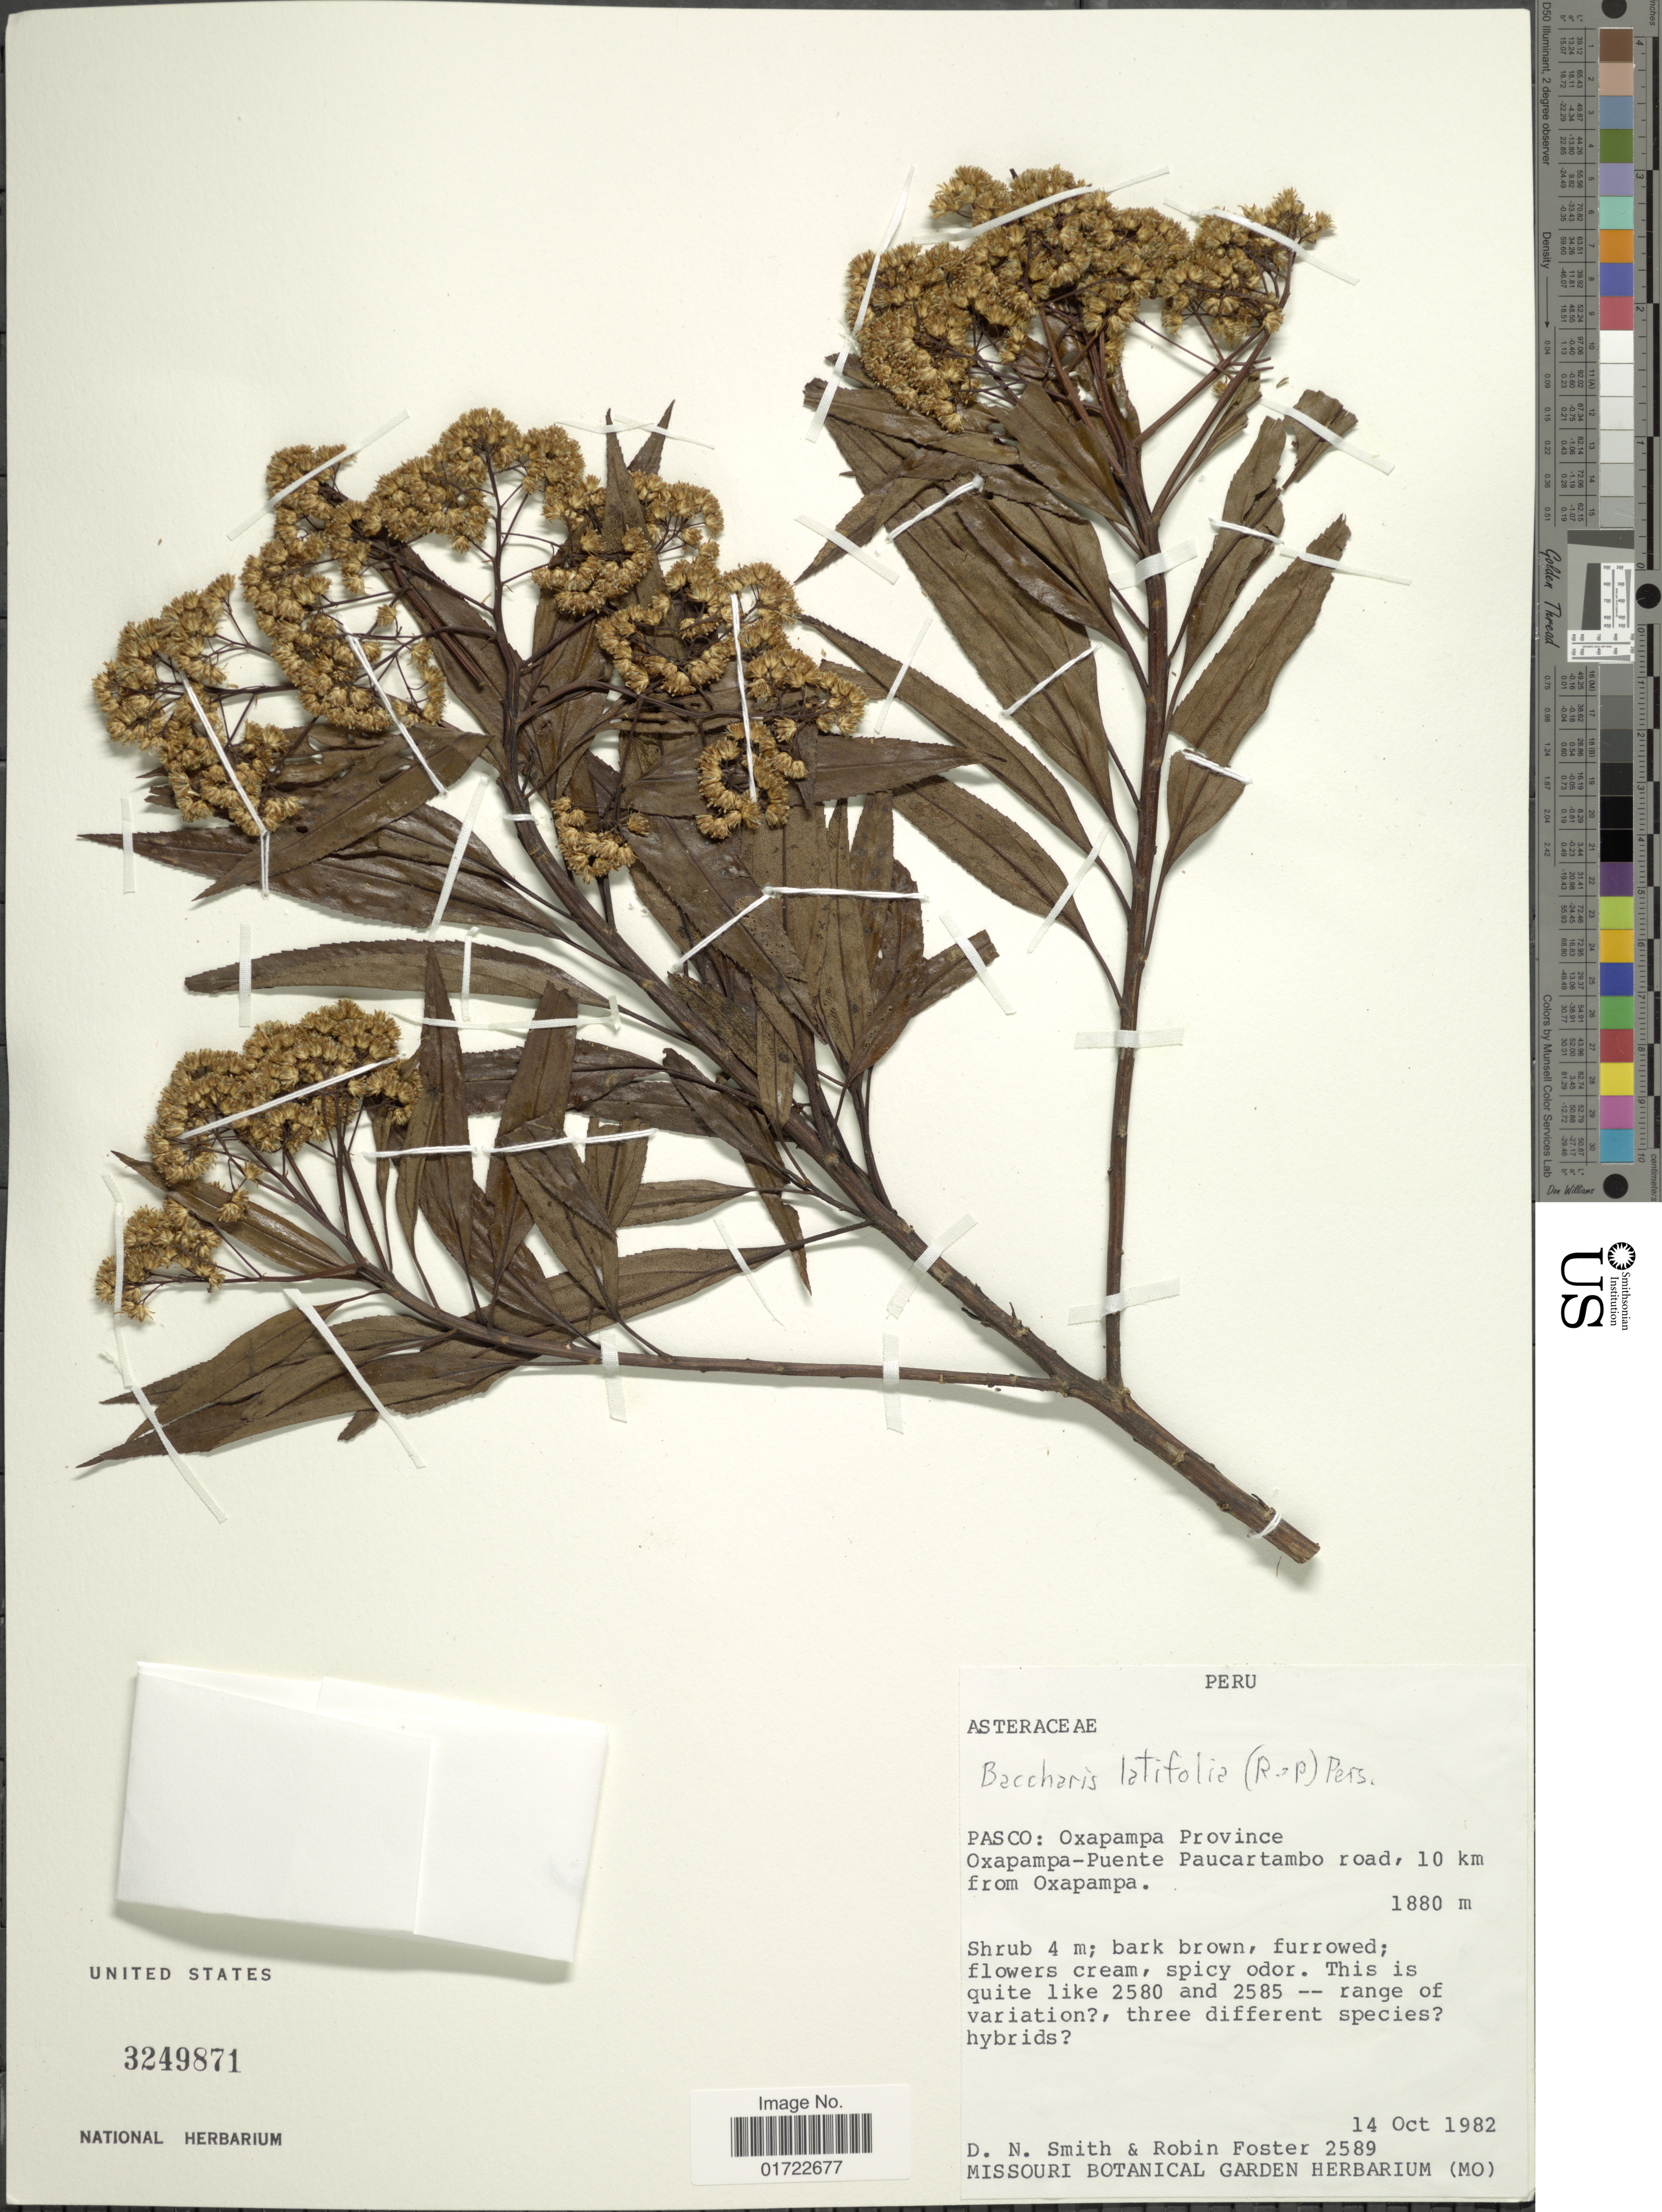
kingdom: Plantae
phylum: Tracheophyta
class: Magnoliopsida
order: Asterales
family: Asteraceae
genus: Baccharis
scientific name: Baccharis latifolia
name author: (Ruiz & Pav.) Pers.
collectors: D. Smith & R. B. Foster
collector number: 2589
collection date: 1982-10-14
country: Peru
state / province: Pasco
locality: Oxapampa Provincem Oxapampa-Puente Paucartambo road, 10 km from Oxapampa.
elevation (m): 1880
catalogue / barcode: US 3249871